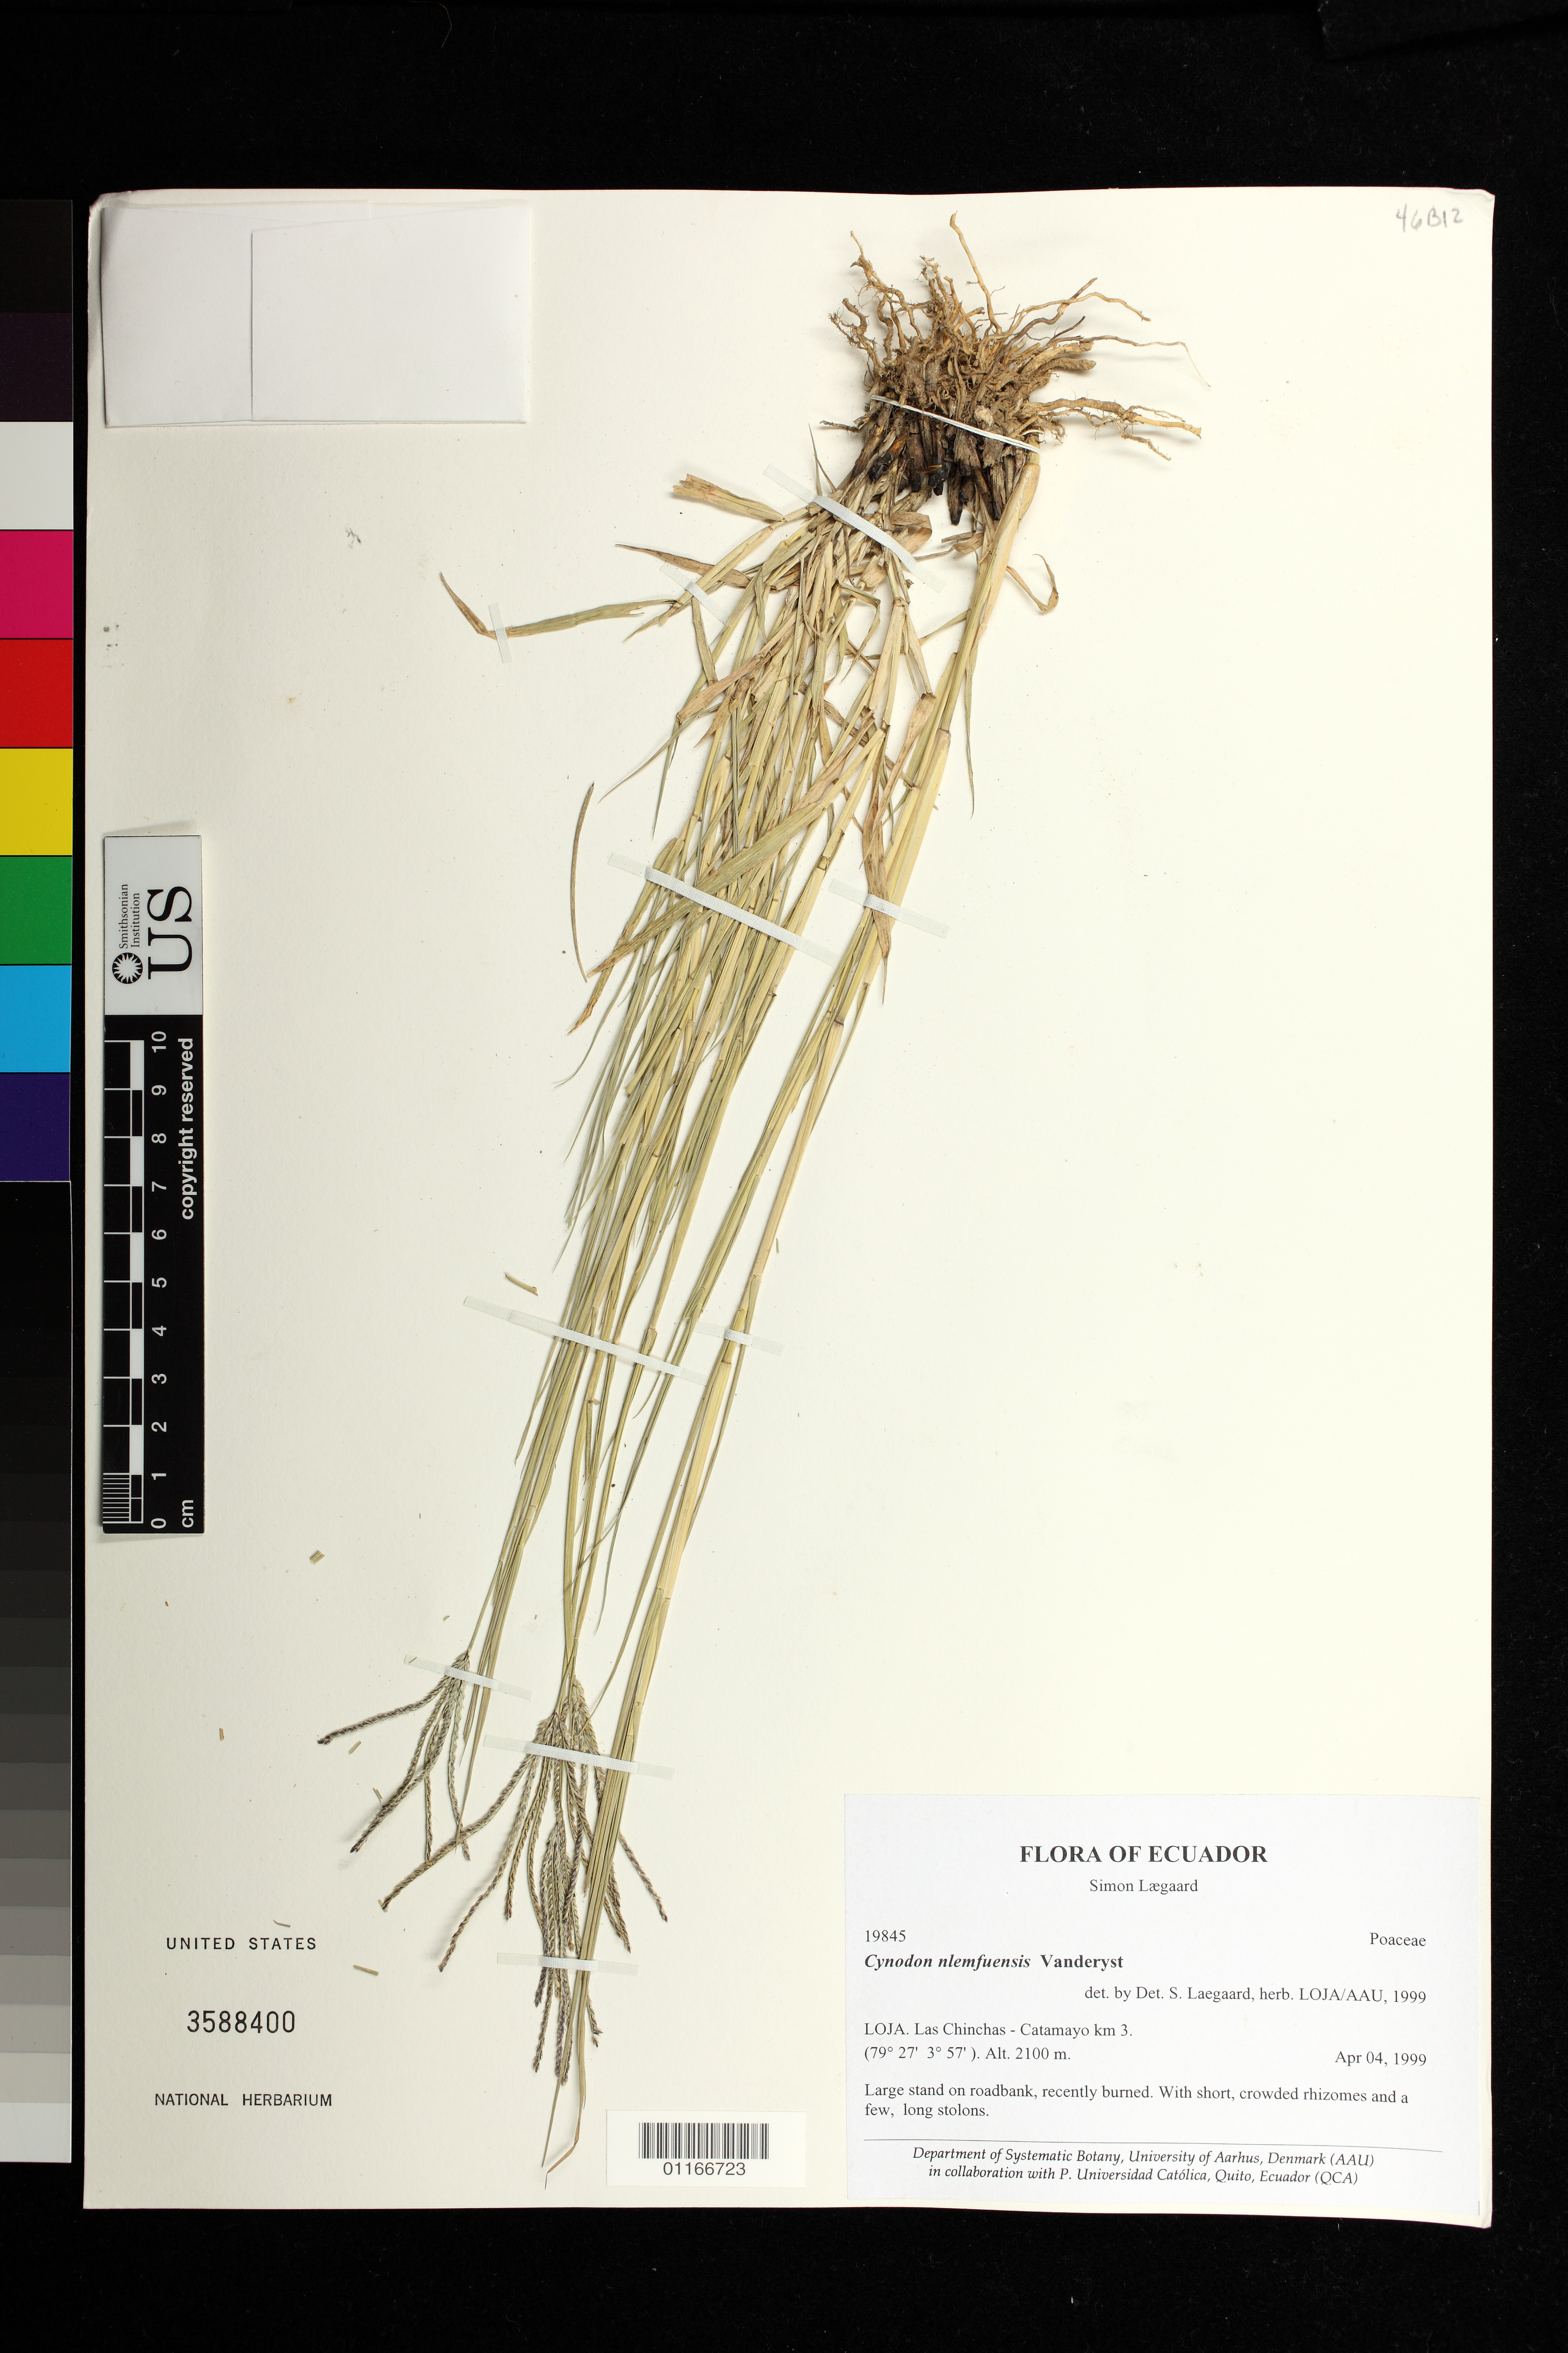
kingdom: Plantae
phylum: Tracheophyta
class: Liliopsida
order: Poales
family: Poaceae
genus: Cynodon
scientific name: Cynodon nlemfuensis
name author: Vanderyst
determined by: Lægaard, S., (AAU), University of Aarhus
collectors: S. Lægaard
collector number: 19845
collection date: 1999-04-04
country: Ecuador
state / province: Loja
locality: Las Chinchas-Catamayo km 3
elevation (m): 2100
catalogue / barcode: US 3588400